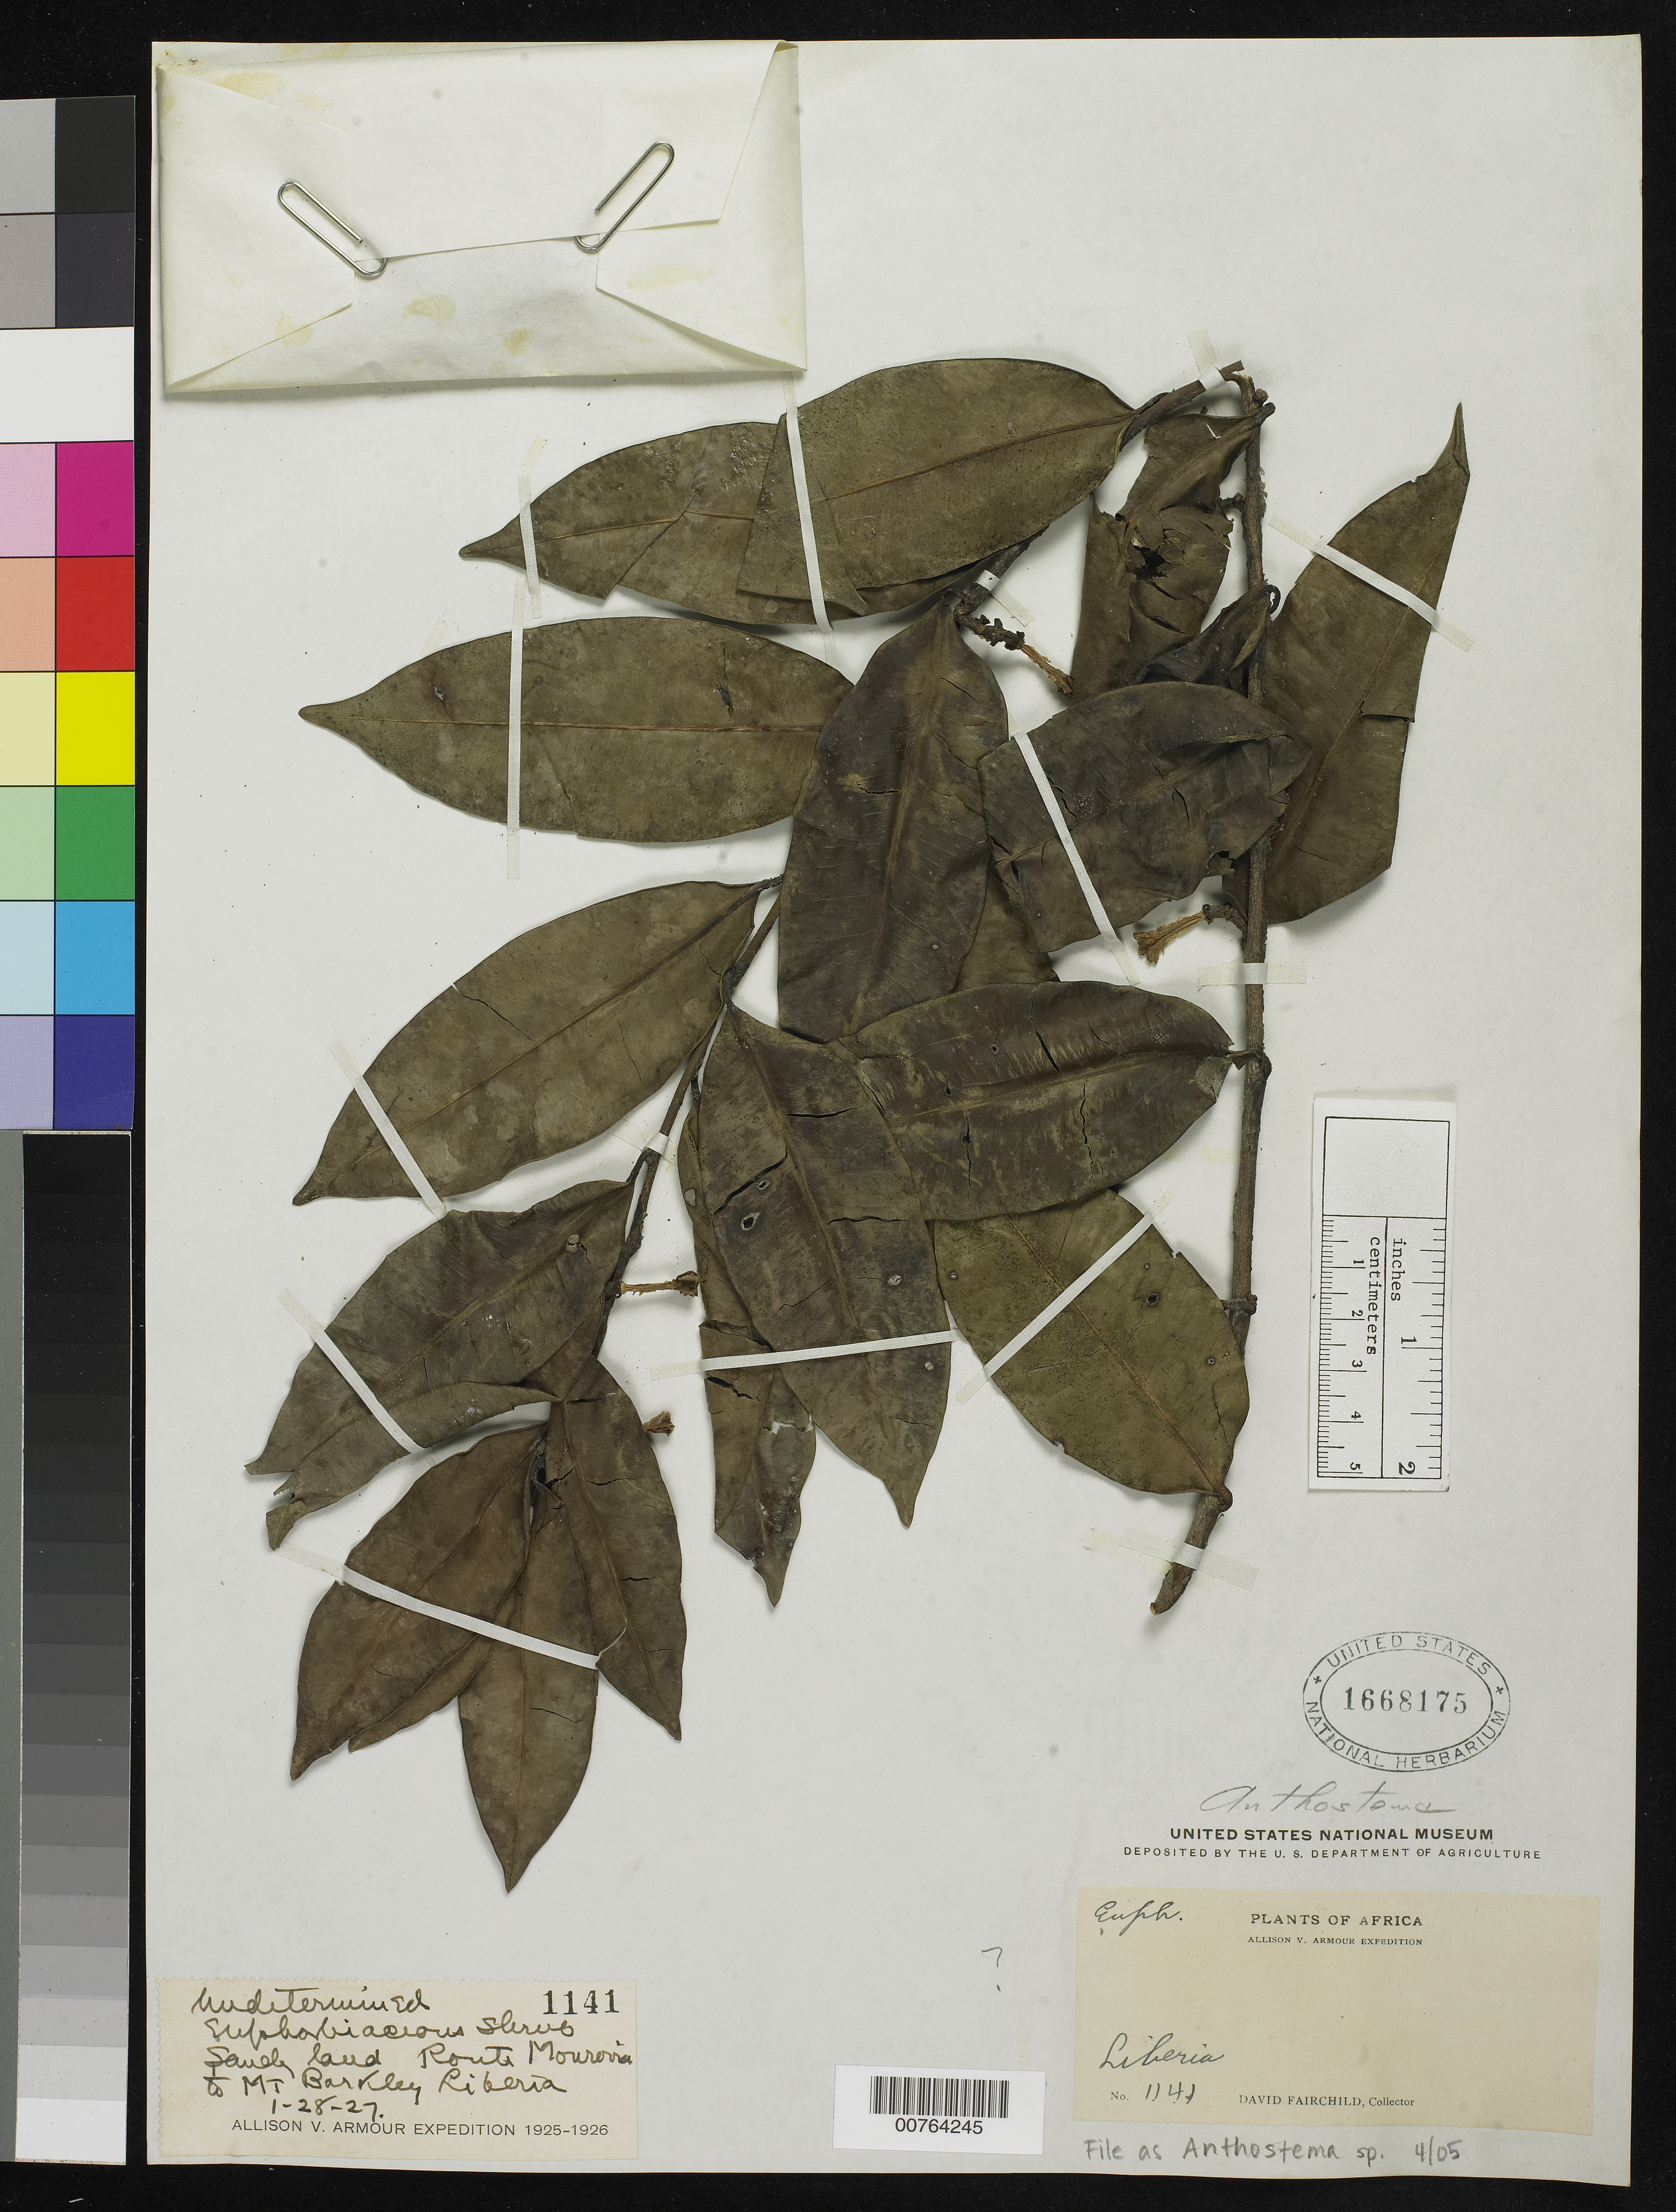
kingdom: Plantae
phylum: Tracheophyta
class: Magnoliopsida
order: Malpighiales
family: Euphorbiaceae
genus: Anthostema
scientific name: Anthostema sp.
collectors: D. Fairchild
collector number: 1141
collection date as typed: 28 Jan 1927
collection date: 1927-01-28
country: Liberia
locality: Route Monrovia to Mt. Berkley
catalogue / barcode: US 1668175